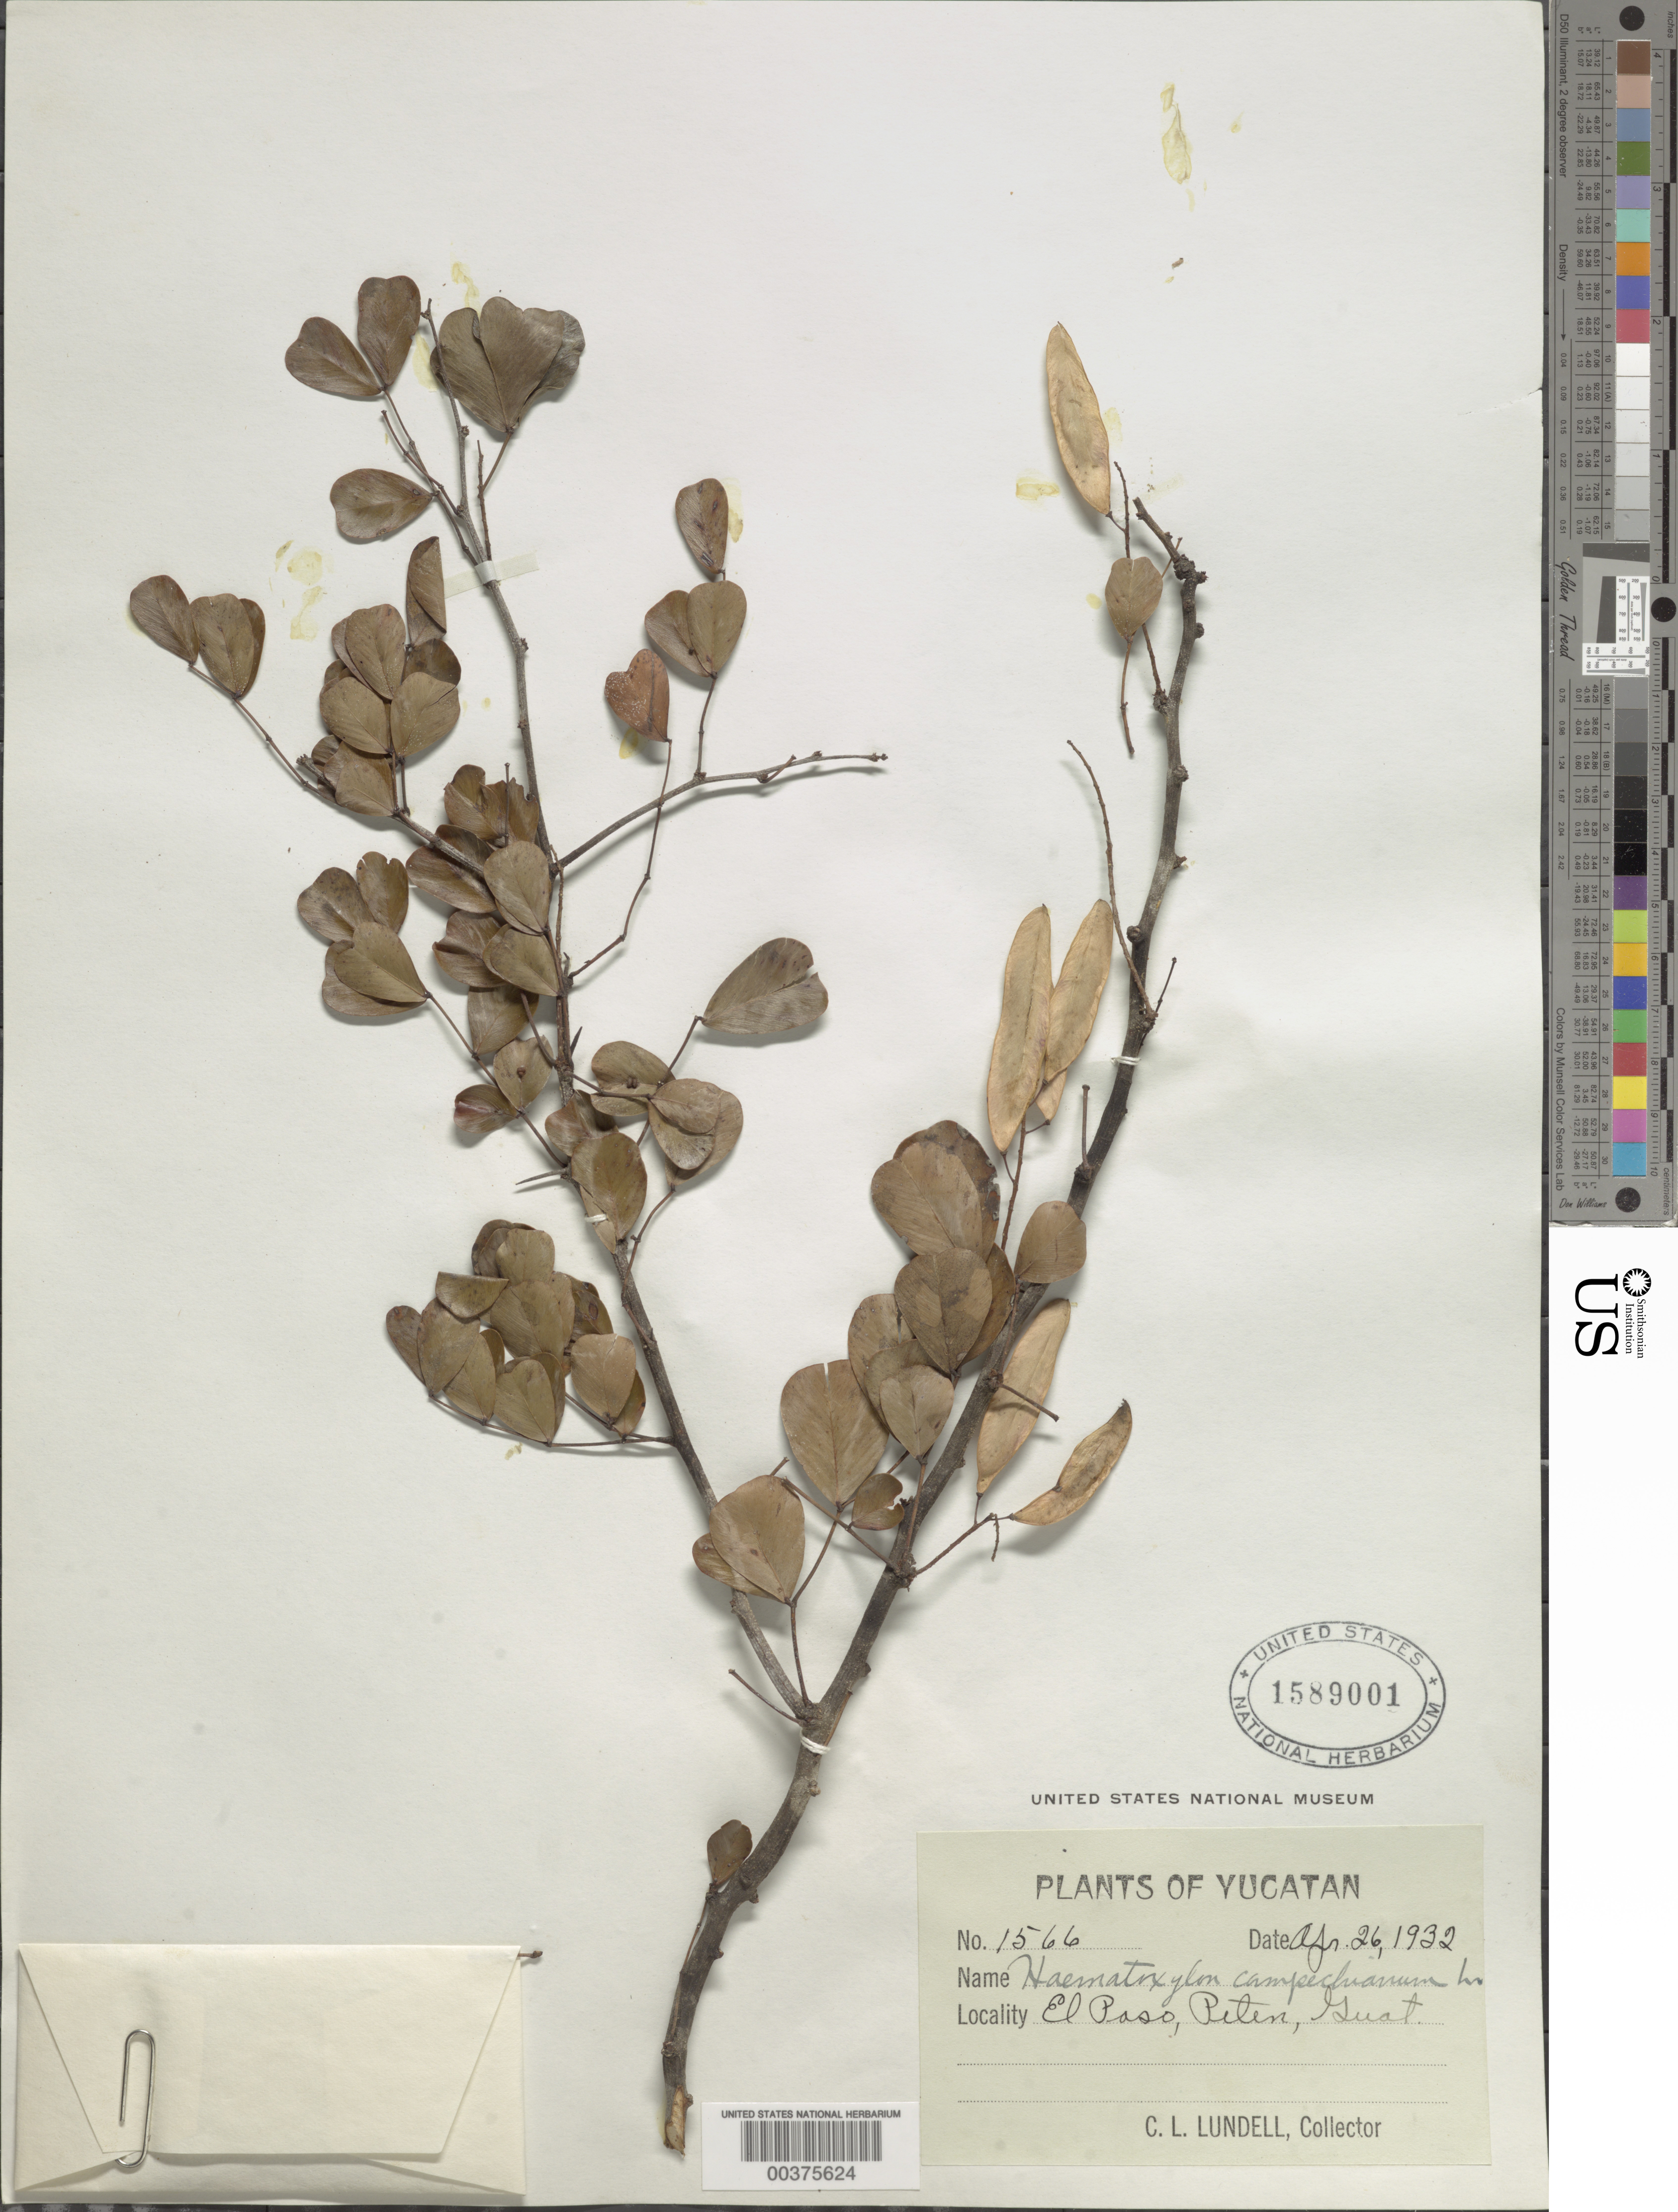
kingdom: Plantae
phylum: Tracheophyta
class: Magnoliopsida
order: Fabales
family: Fabaceae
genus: Haematoxylum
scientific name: Haematoxylum campechianum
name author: L.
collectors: C. L. Lundell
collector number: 1566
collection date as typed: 26 Apr 1932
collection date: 1932-04-26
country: Guatemala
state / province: El Petén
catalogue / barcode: US 1589001